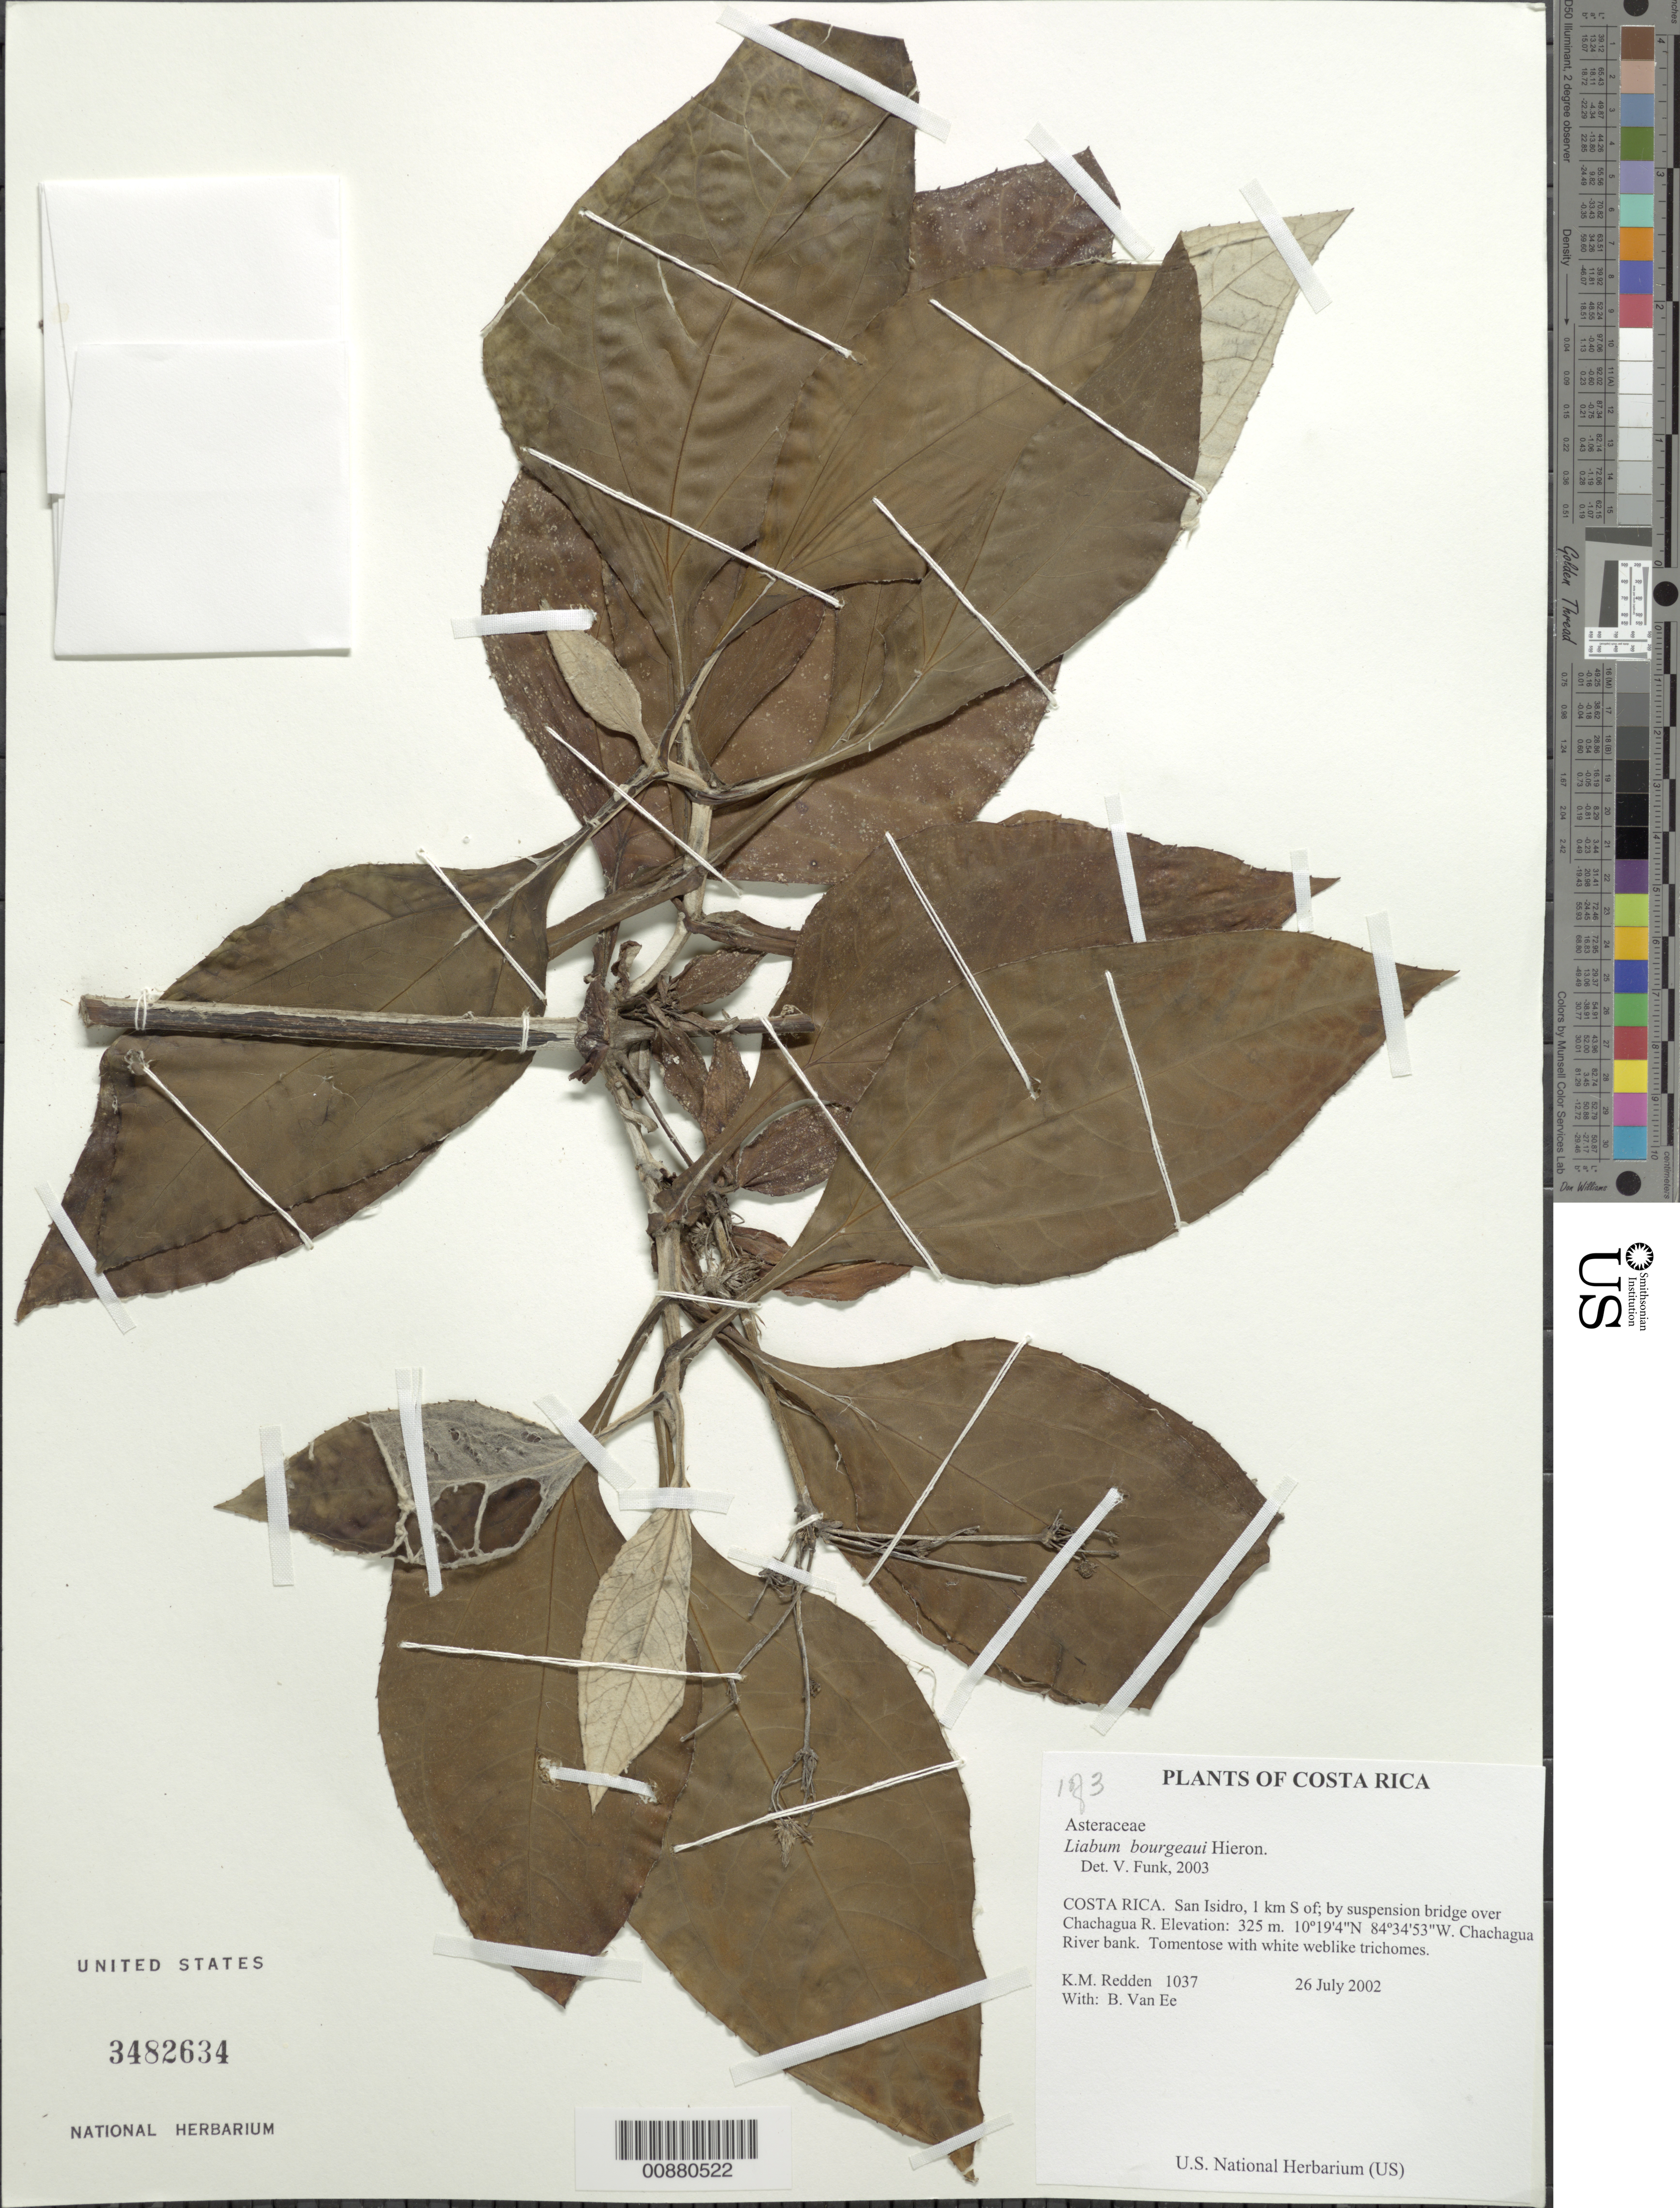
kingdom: Plantae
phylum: Tracheophyta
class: Magnoliopsida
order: Asterales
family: Asteraceae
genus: Liabum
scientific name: Liabum bourgeaui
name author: Hieron.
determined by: Funk, Vicki A., (BOT), Smithsonian Institution - National Museum of Natural History (UNITED STATES)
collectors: K. M. Redden & B. van Ee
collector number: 1037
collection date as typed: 26 July 2002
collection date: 2002-07-26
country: Costa Rica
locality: San Isidro, 1 km S of Chachagua R.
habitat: Riverbank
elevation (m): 325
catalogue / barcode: US 3482634